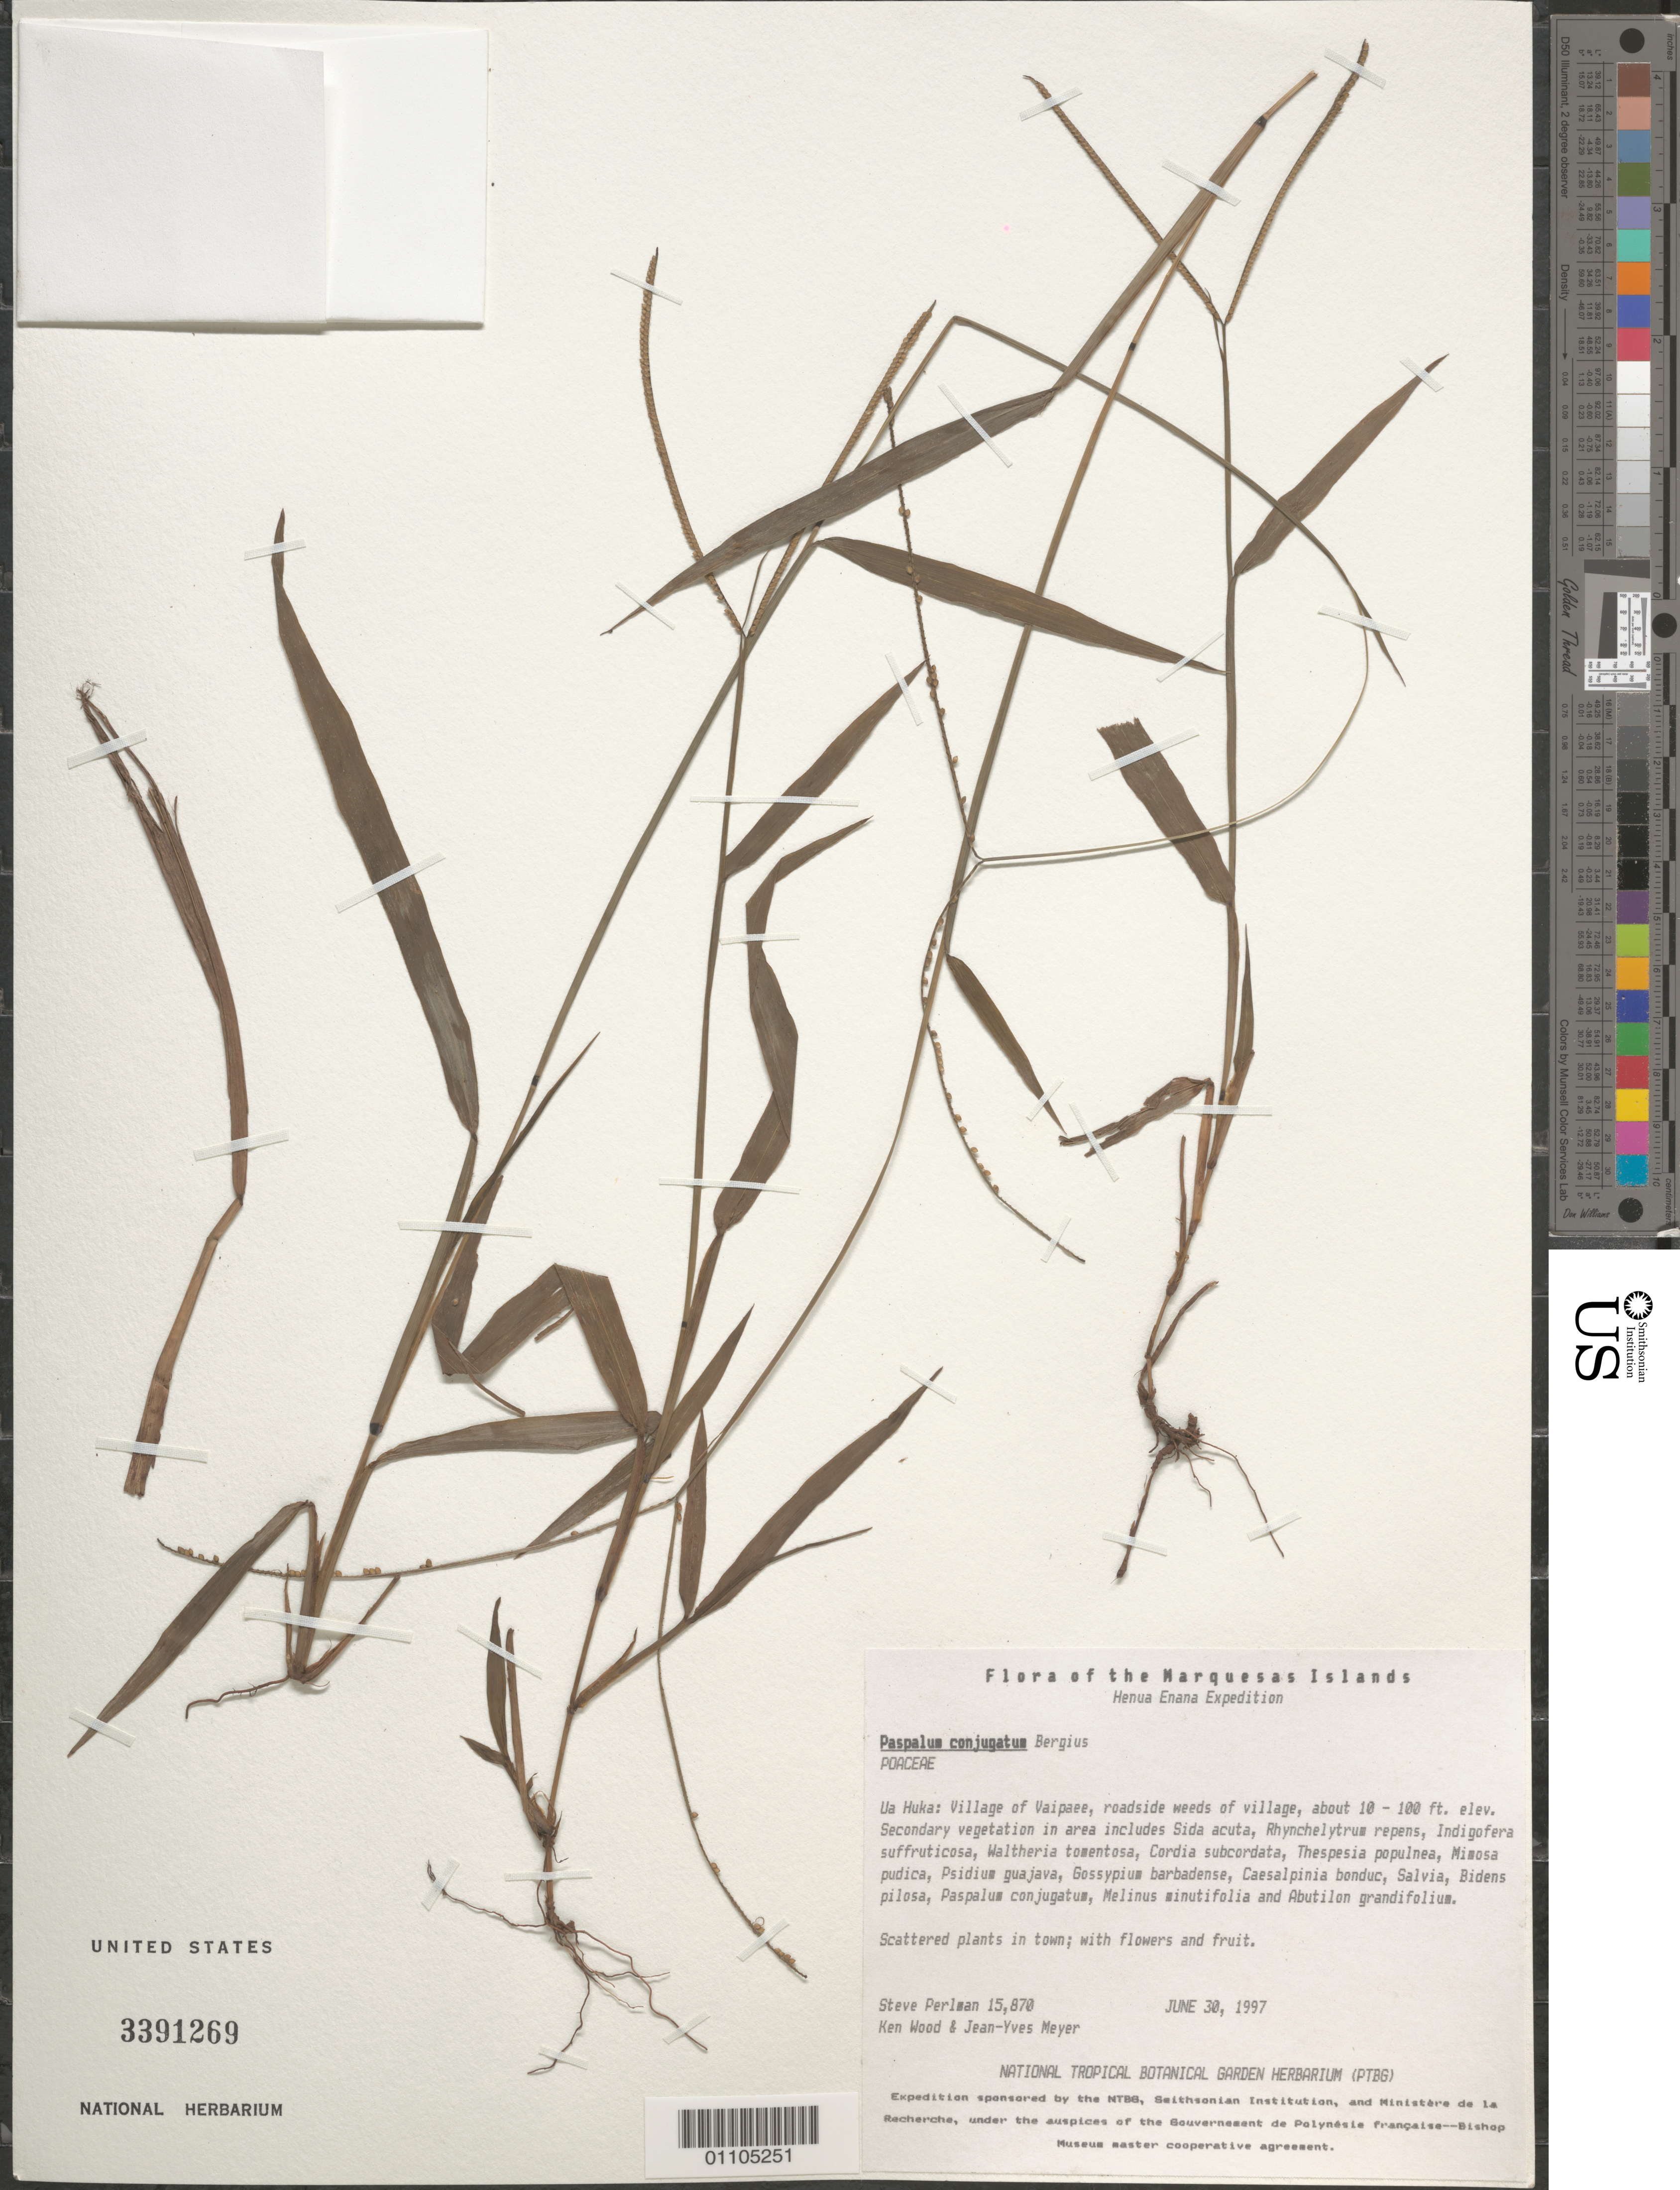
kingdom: Plantae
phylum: Tracheophyta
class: Liliopsida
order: Poales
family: Poaceae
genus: Paspalum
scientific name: Paspalum conjugatum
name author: P.J. Bergius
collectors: S. P. Perlman, K. R. Wood & J.-Y. Meyer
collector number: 15870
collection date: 1997-06-30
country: French Polynesia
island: Ua Huka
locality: Village of Vaipaee. Scattered in town.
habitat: Roadside weeds of village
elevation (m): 6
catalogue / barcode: US 3391269